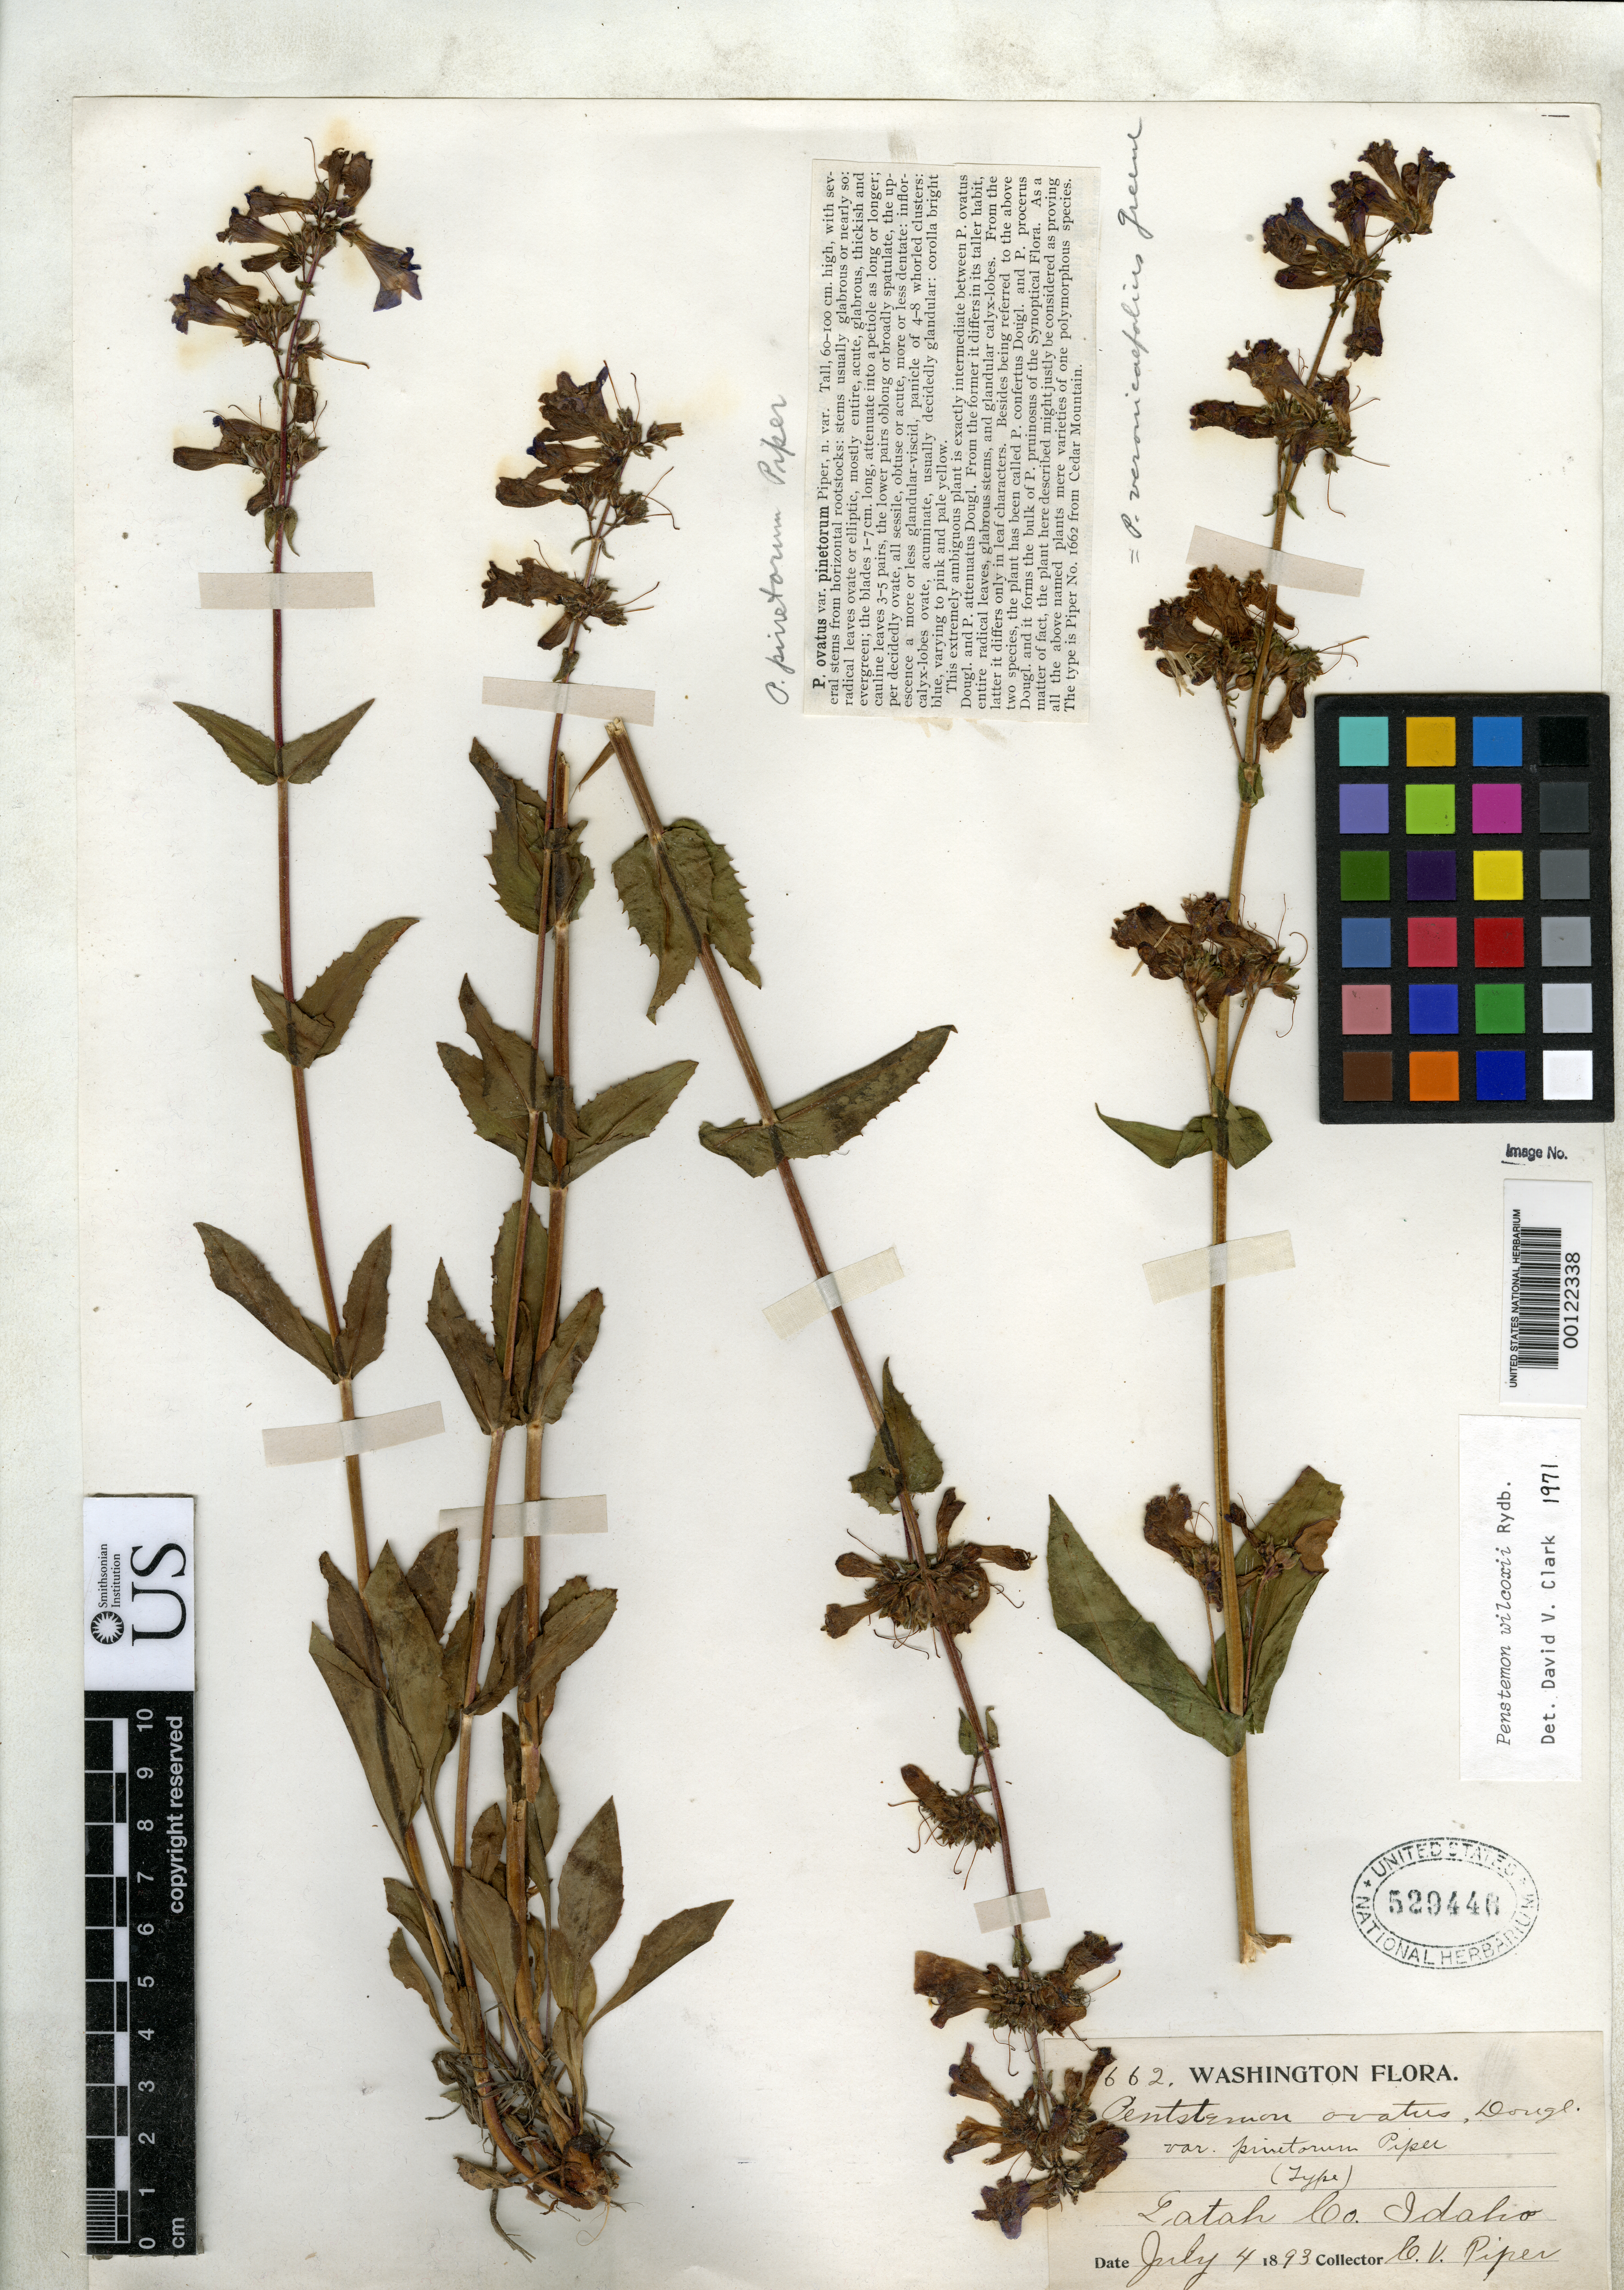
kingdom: Plantae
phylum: Tracheophyta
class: Magnoliopsida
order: Lamiales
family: Plantaginaceae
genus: Penstemon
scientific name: Penstemon ovatus var. pinetorum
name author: Piper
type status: Isotype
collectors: C. V. Piper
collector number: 1662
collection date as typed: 04 Jul 1893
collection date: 1893-07-04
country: United States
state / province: Idaho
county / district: Latah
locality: Cedar Mt.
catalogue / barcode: US 529446